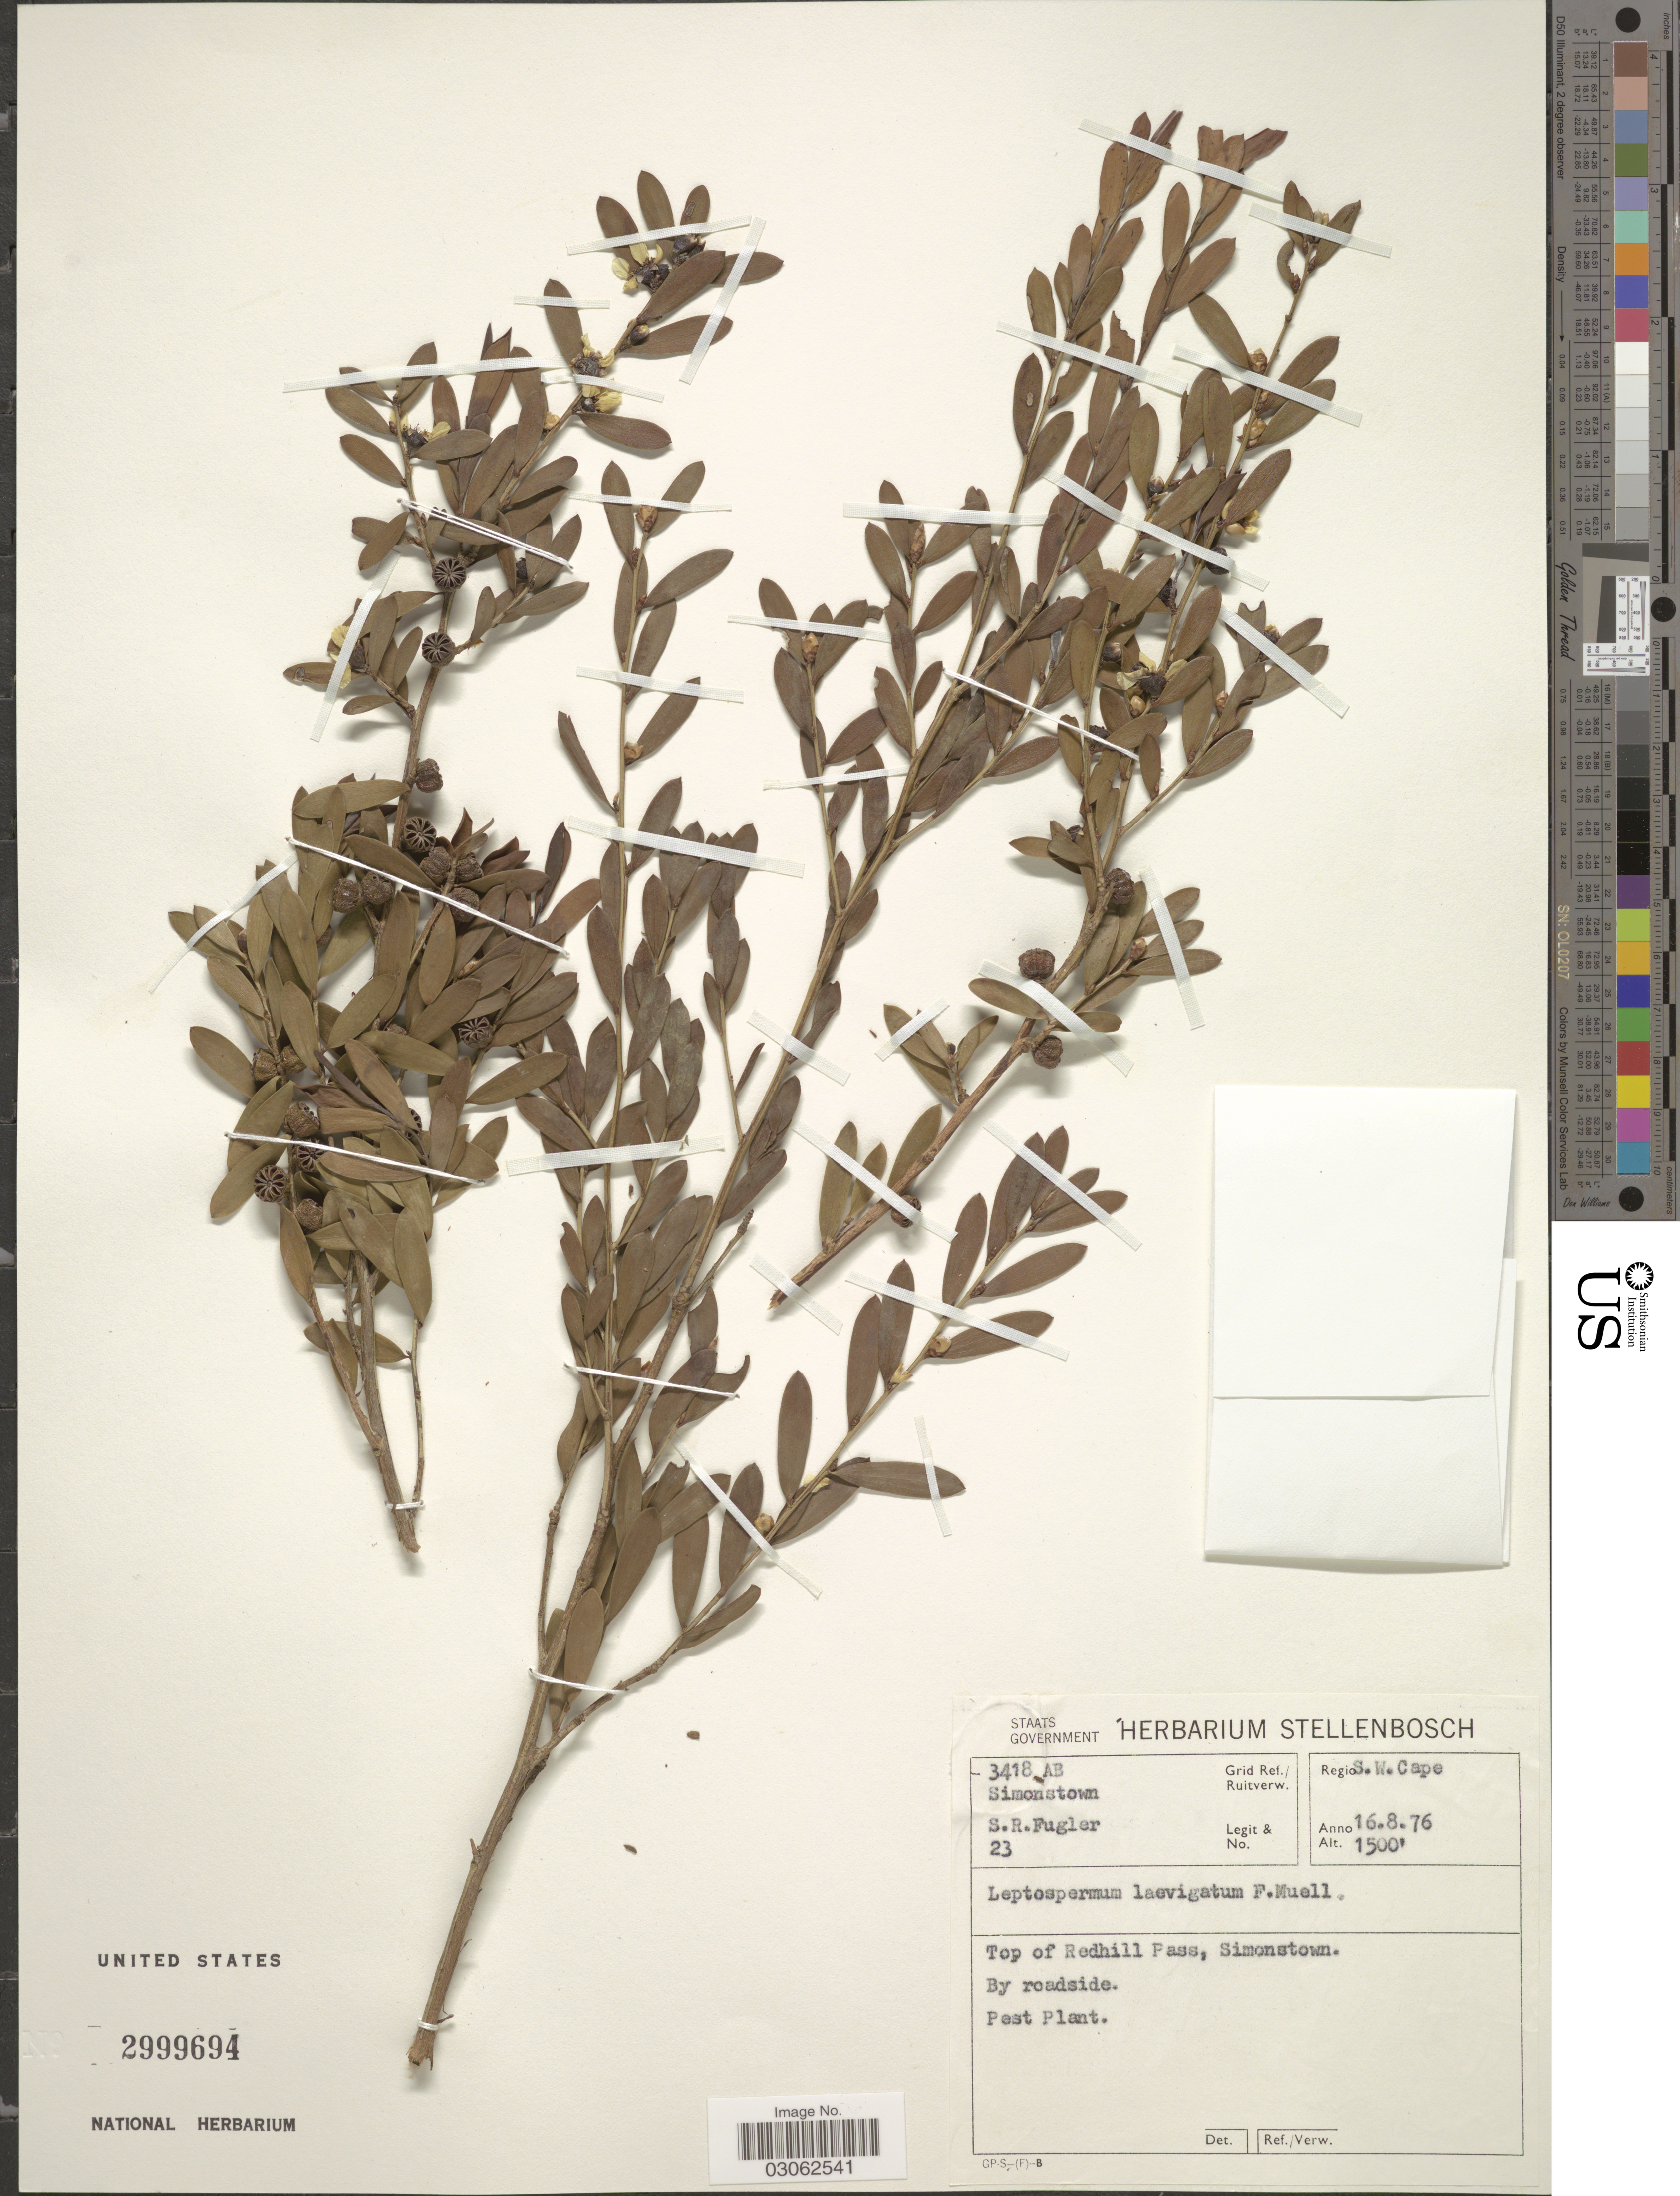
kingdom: Plantae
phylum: Tracheophyta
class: Magnoliopsida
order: Myrtales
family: Myrtaceae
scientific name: Gaudium laevigatum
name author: (Gaertn.) P.G. Wilson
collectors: S. Fugler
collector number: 23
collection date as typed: Transcribed d/m/y: 16/8/76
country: South Africa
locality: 3418 AB Simonstown. Grid Ref./ Ruitverw. Regio S.W. Cape. Top of Redhill Pass, Simonstown.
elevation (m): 457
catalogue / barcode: US 2999694